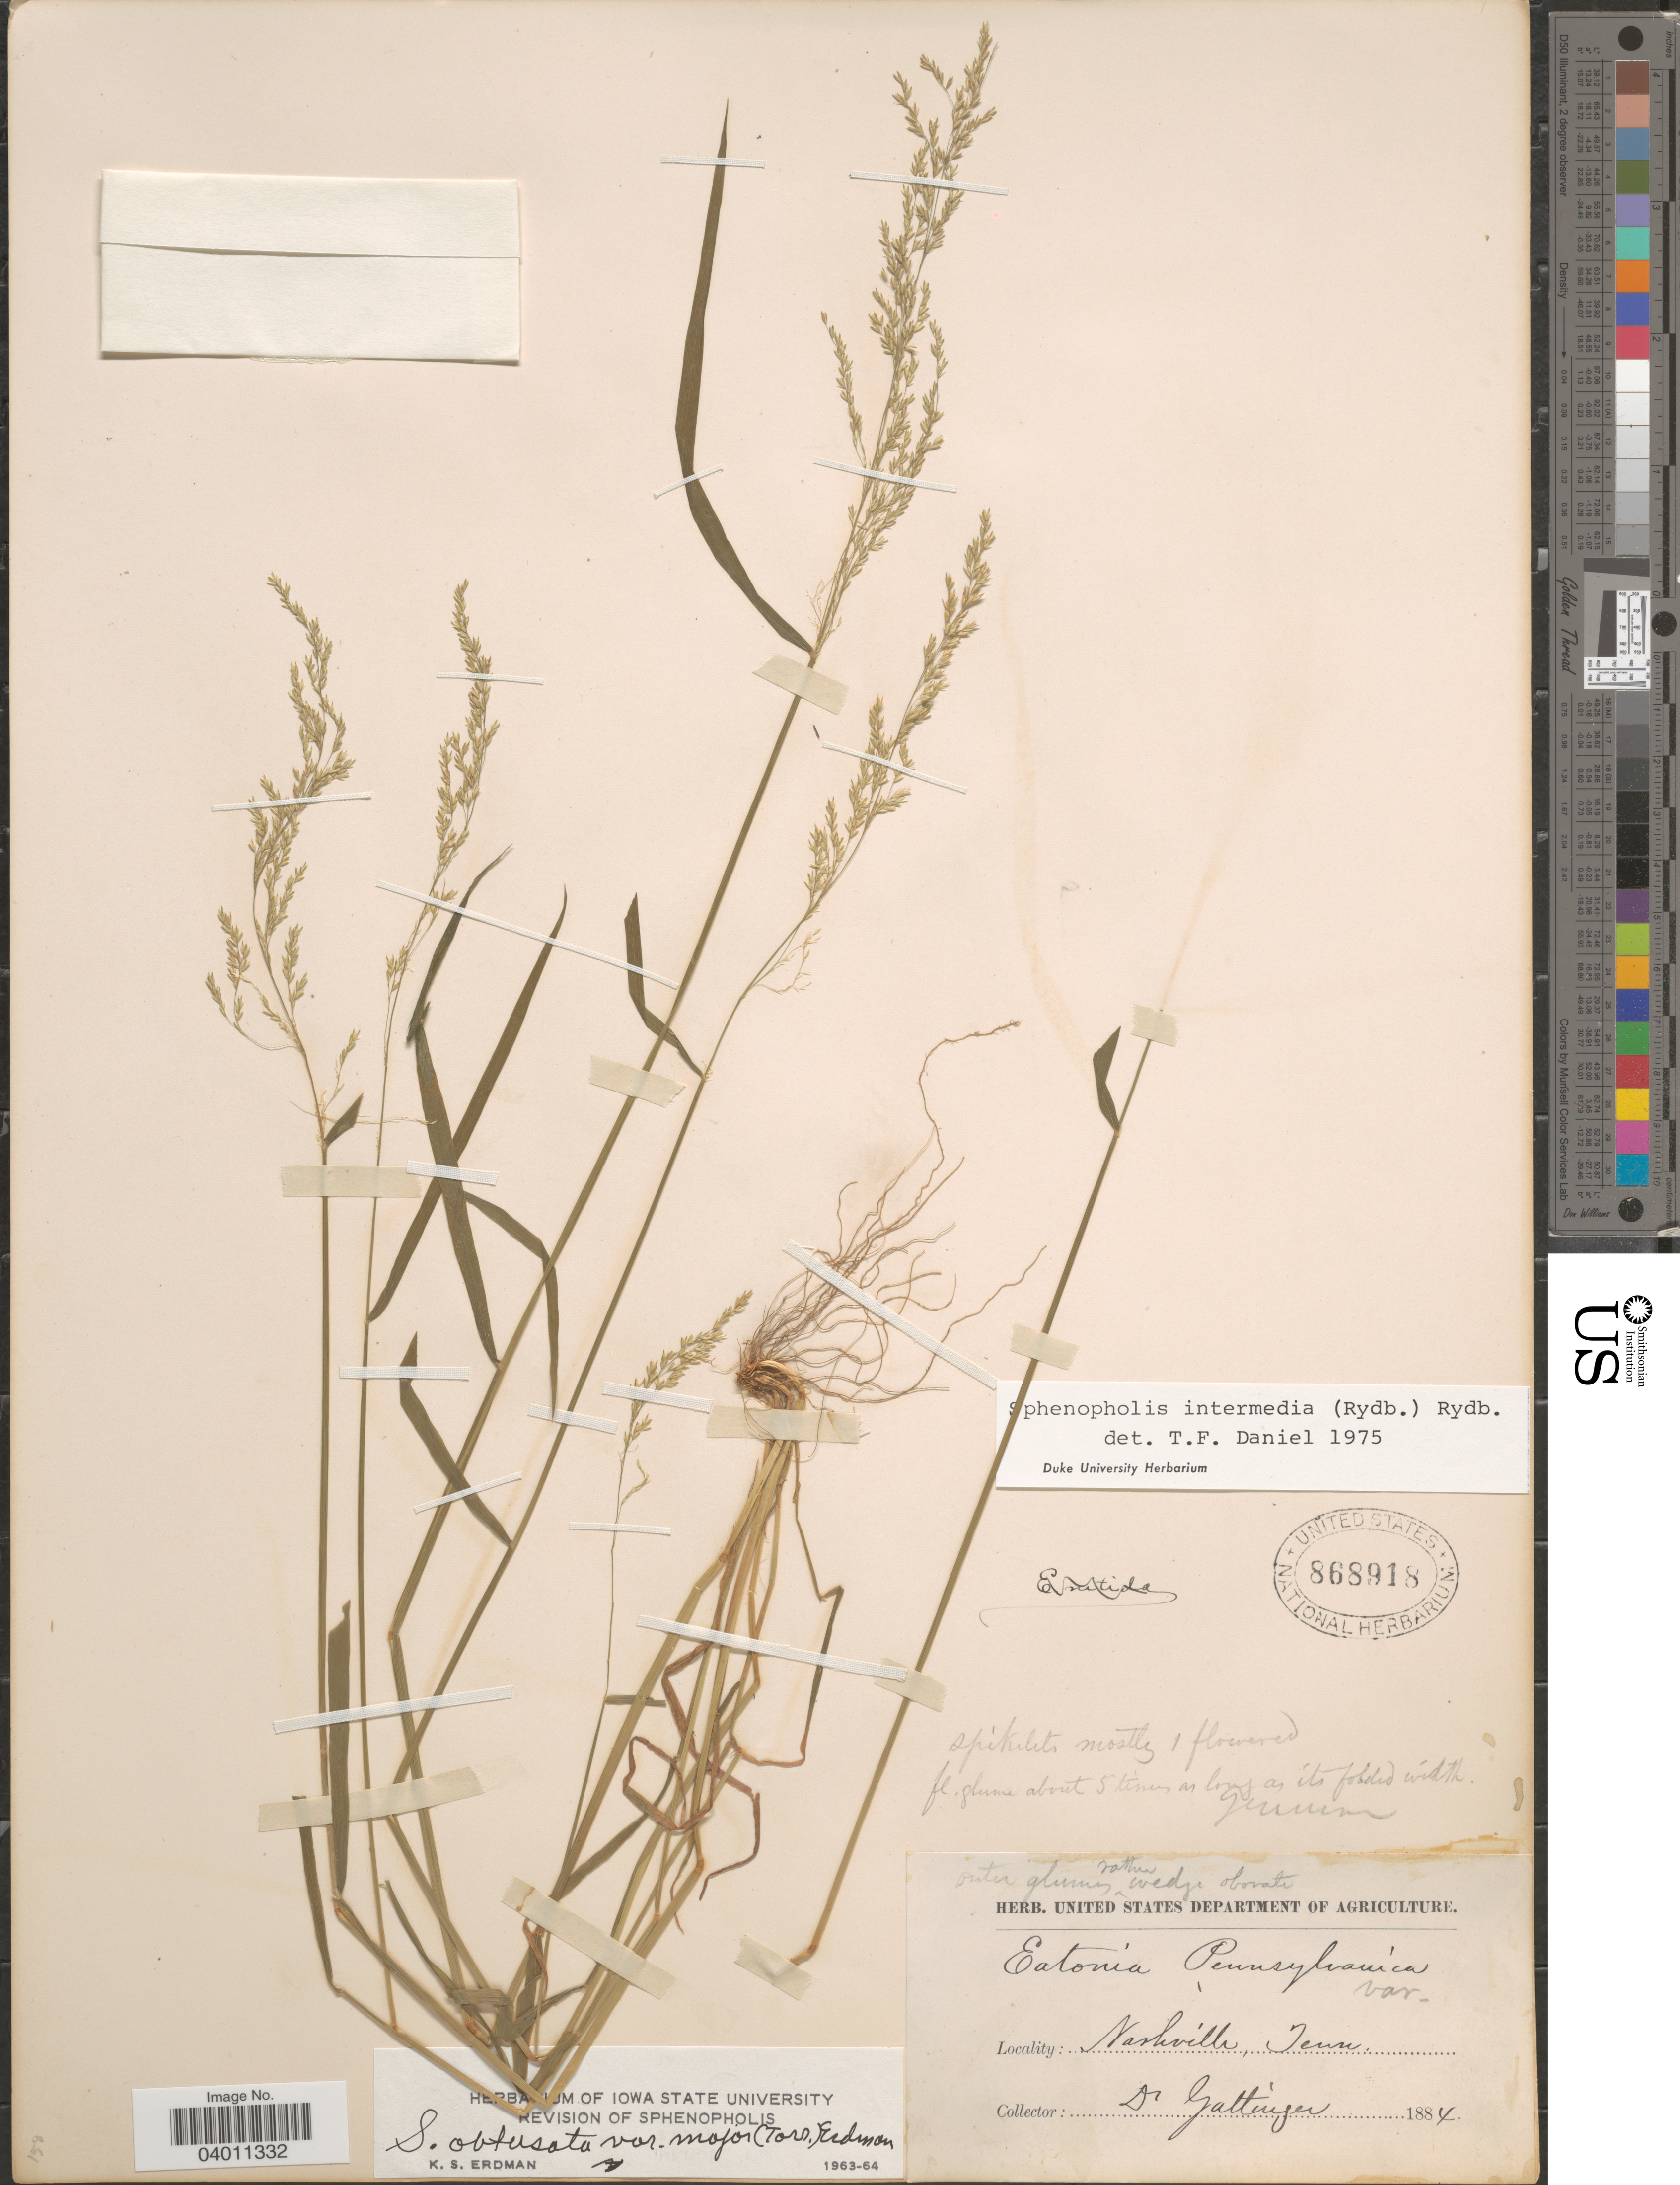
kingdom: Plantae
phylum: Tracheophyta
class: Liliopsida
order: Poales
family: Poaceae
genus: Sphenopholis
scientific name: Sphenopholis intermedia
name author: (Rydb.) Rydb.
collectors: Gattinger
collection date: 1884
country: United States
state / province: Tennessee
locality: Nashville.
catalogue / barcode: US 868918